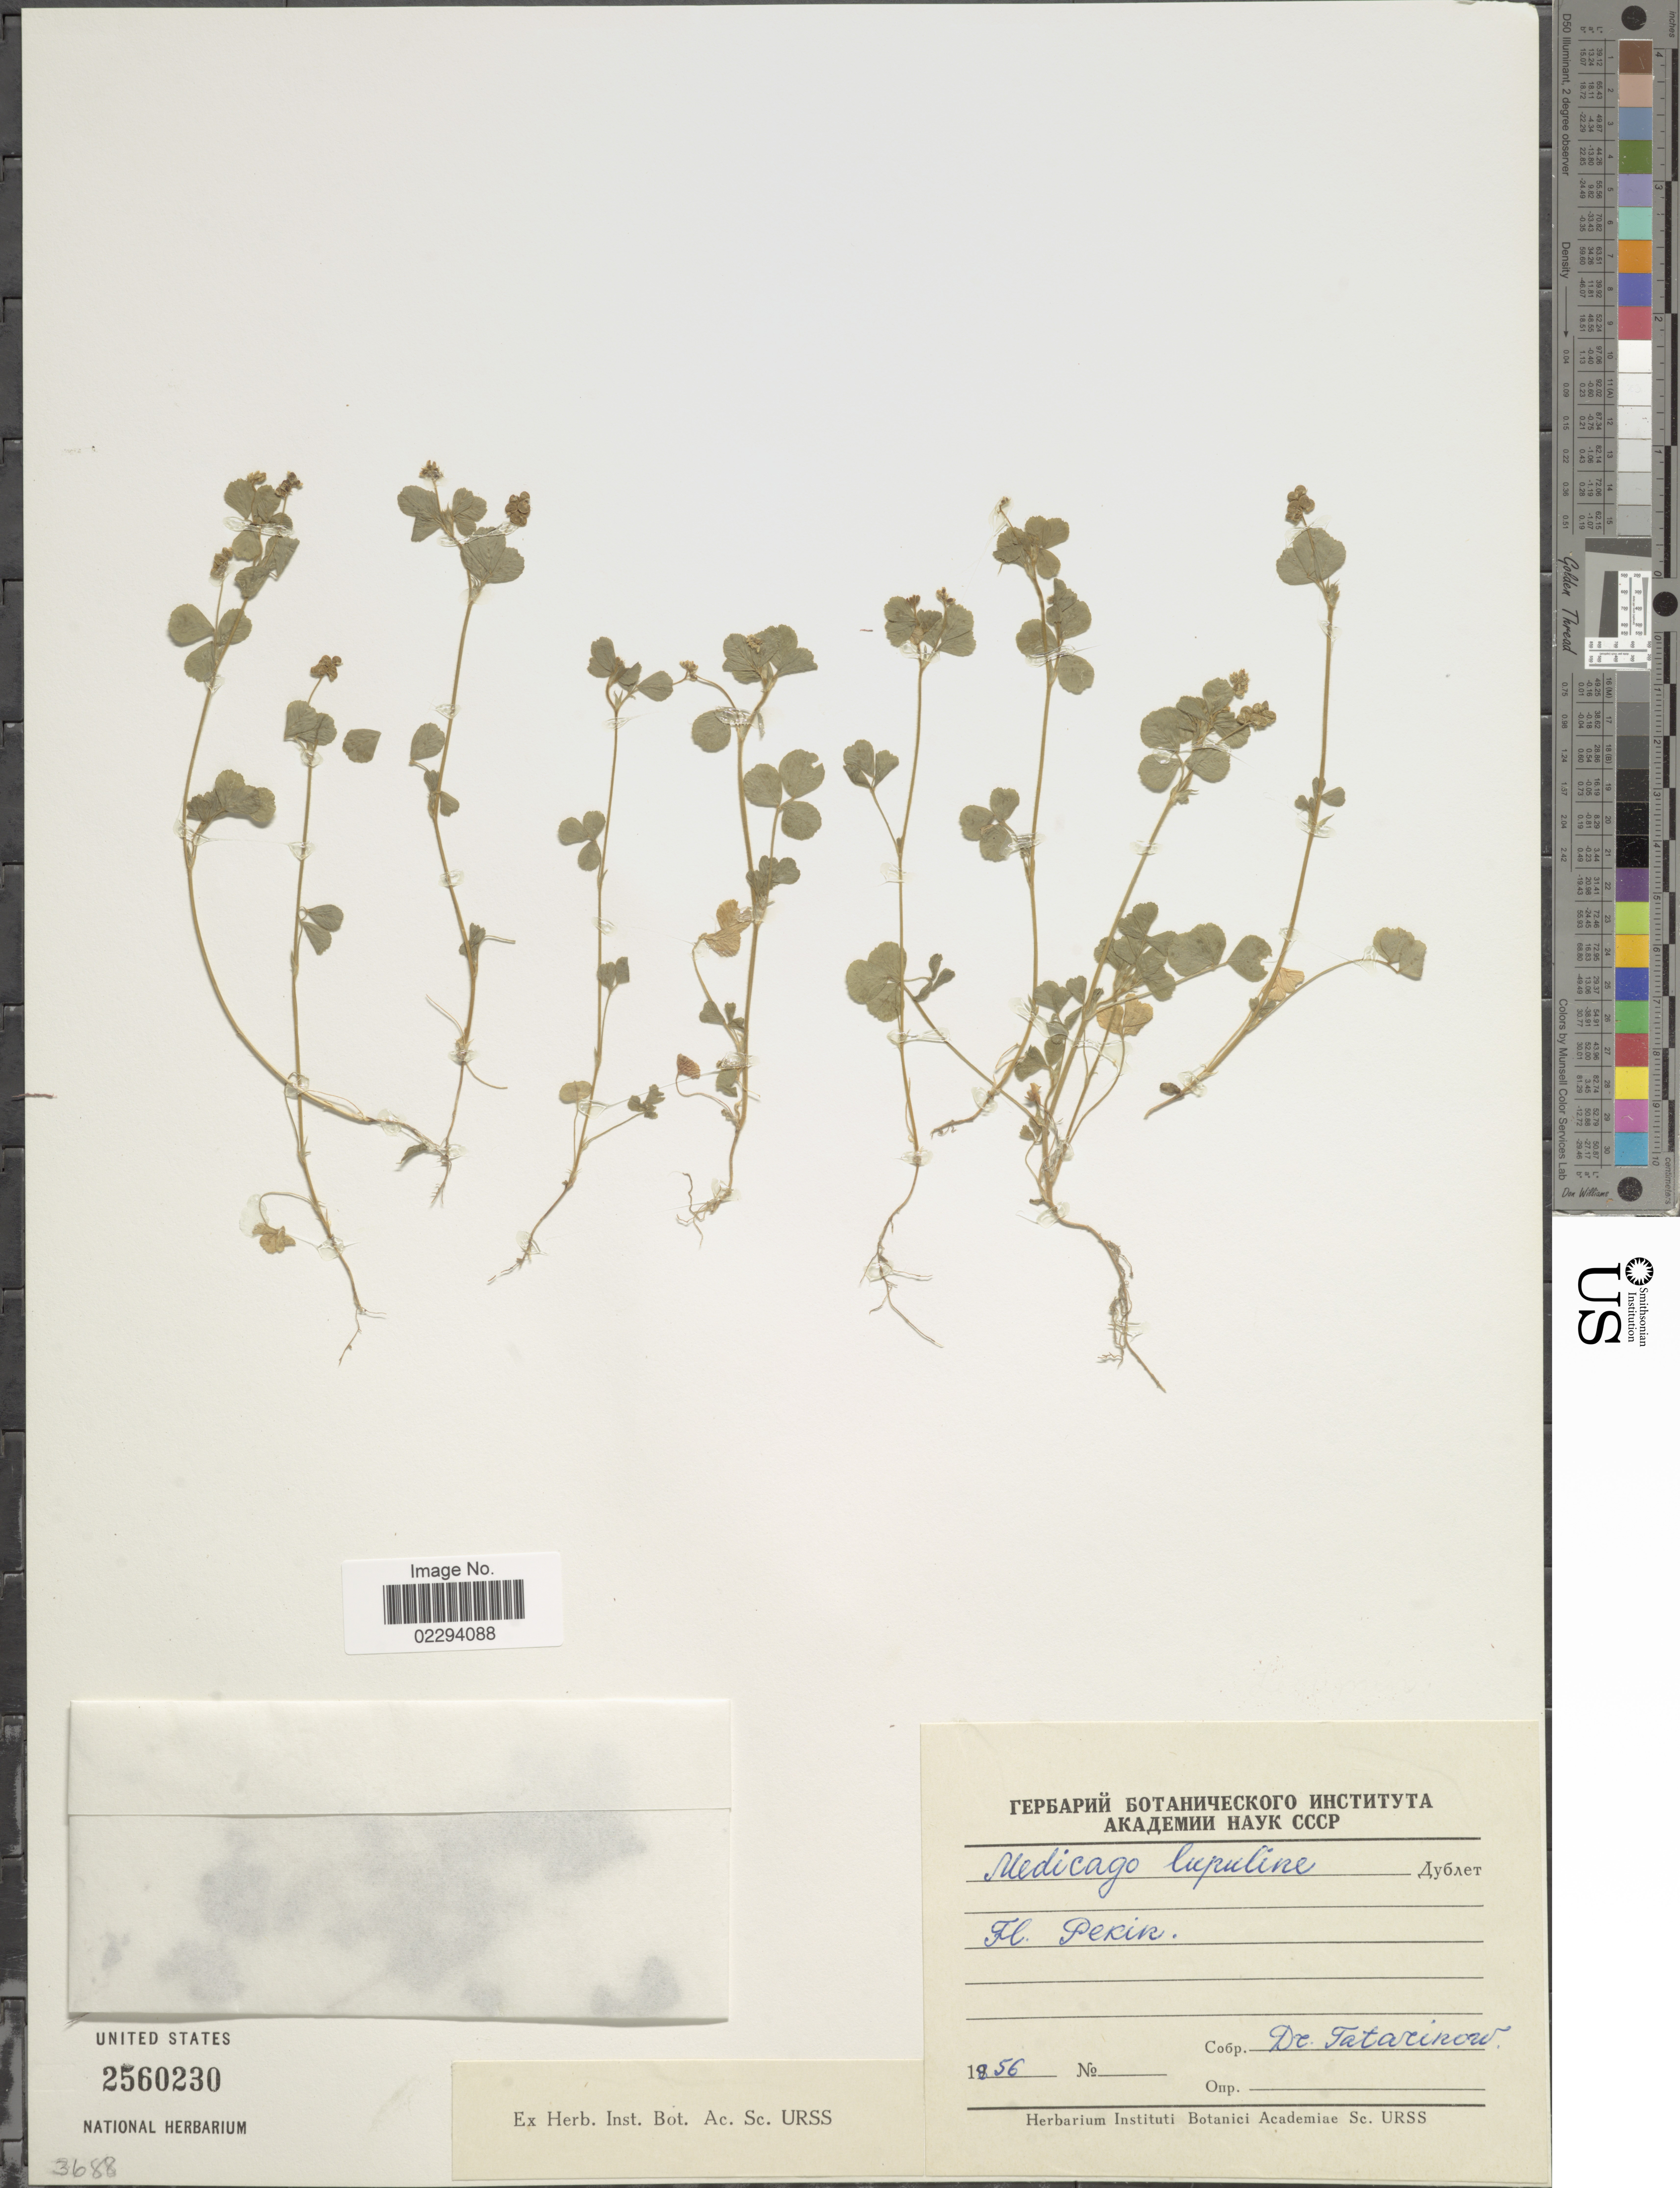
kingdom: Plantae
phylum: Tracheophyta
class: Magnoliopsida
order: Fabales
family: Fabaceae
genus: Medicago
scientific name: Medicago lupulina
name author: L.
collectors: -. Tatarinow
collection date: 1956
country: China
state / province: Beijing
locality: Beijing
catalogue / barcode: US 2560230